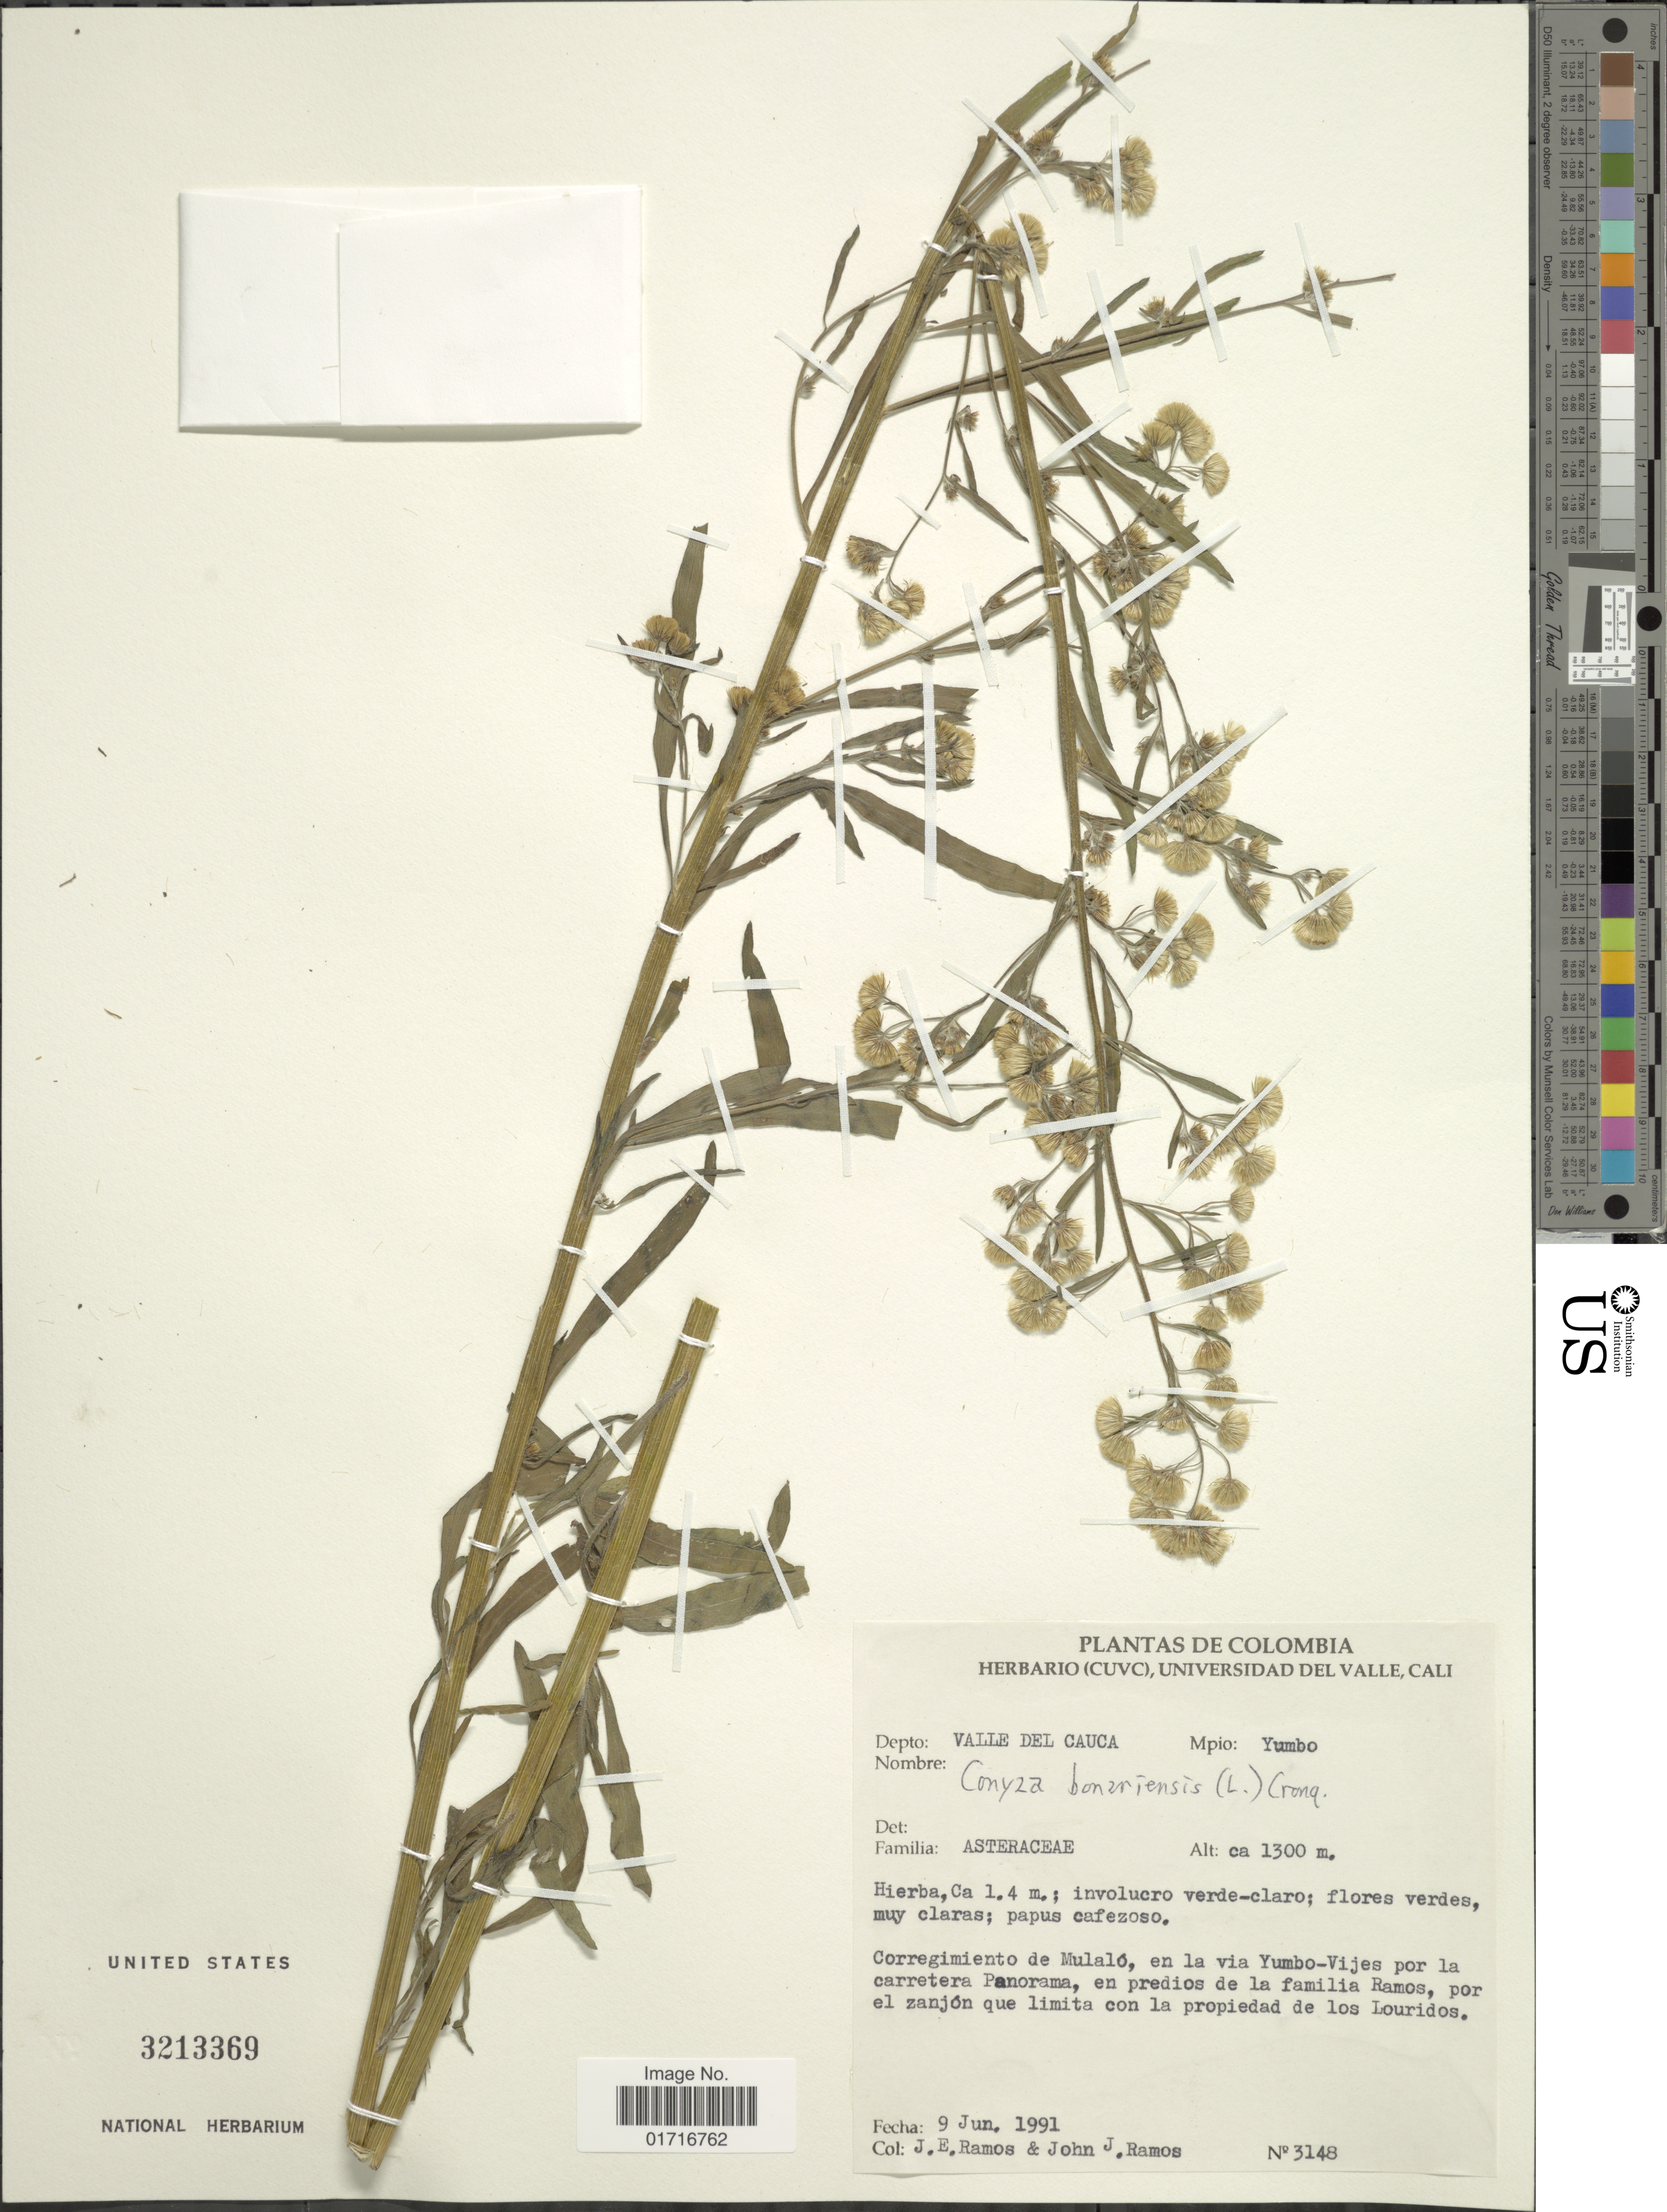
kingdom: Plantae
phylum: Tracheophyta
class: Magnoliopsida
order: Asterales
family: Asteraceae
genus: Conyza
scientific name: Conyza bonariensis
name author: (L.) Cronq.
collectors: J. E. Ramos & J. J. Ramos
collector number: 3148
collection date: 1991-06-09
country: Colombia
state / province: Valle del Cauca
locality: Depto: Valle del Cauca. Mpio: Yumbo. Corregimiento de Mulalo, en la via Yumbo-Vijes por la carretera Panorama.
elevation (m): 1300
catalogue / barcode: US 3213369